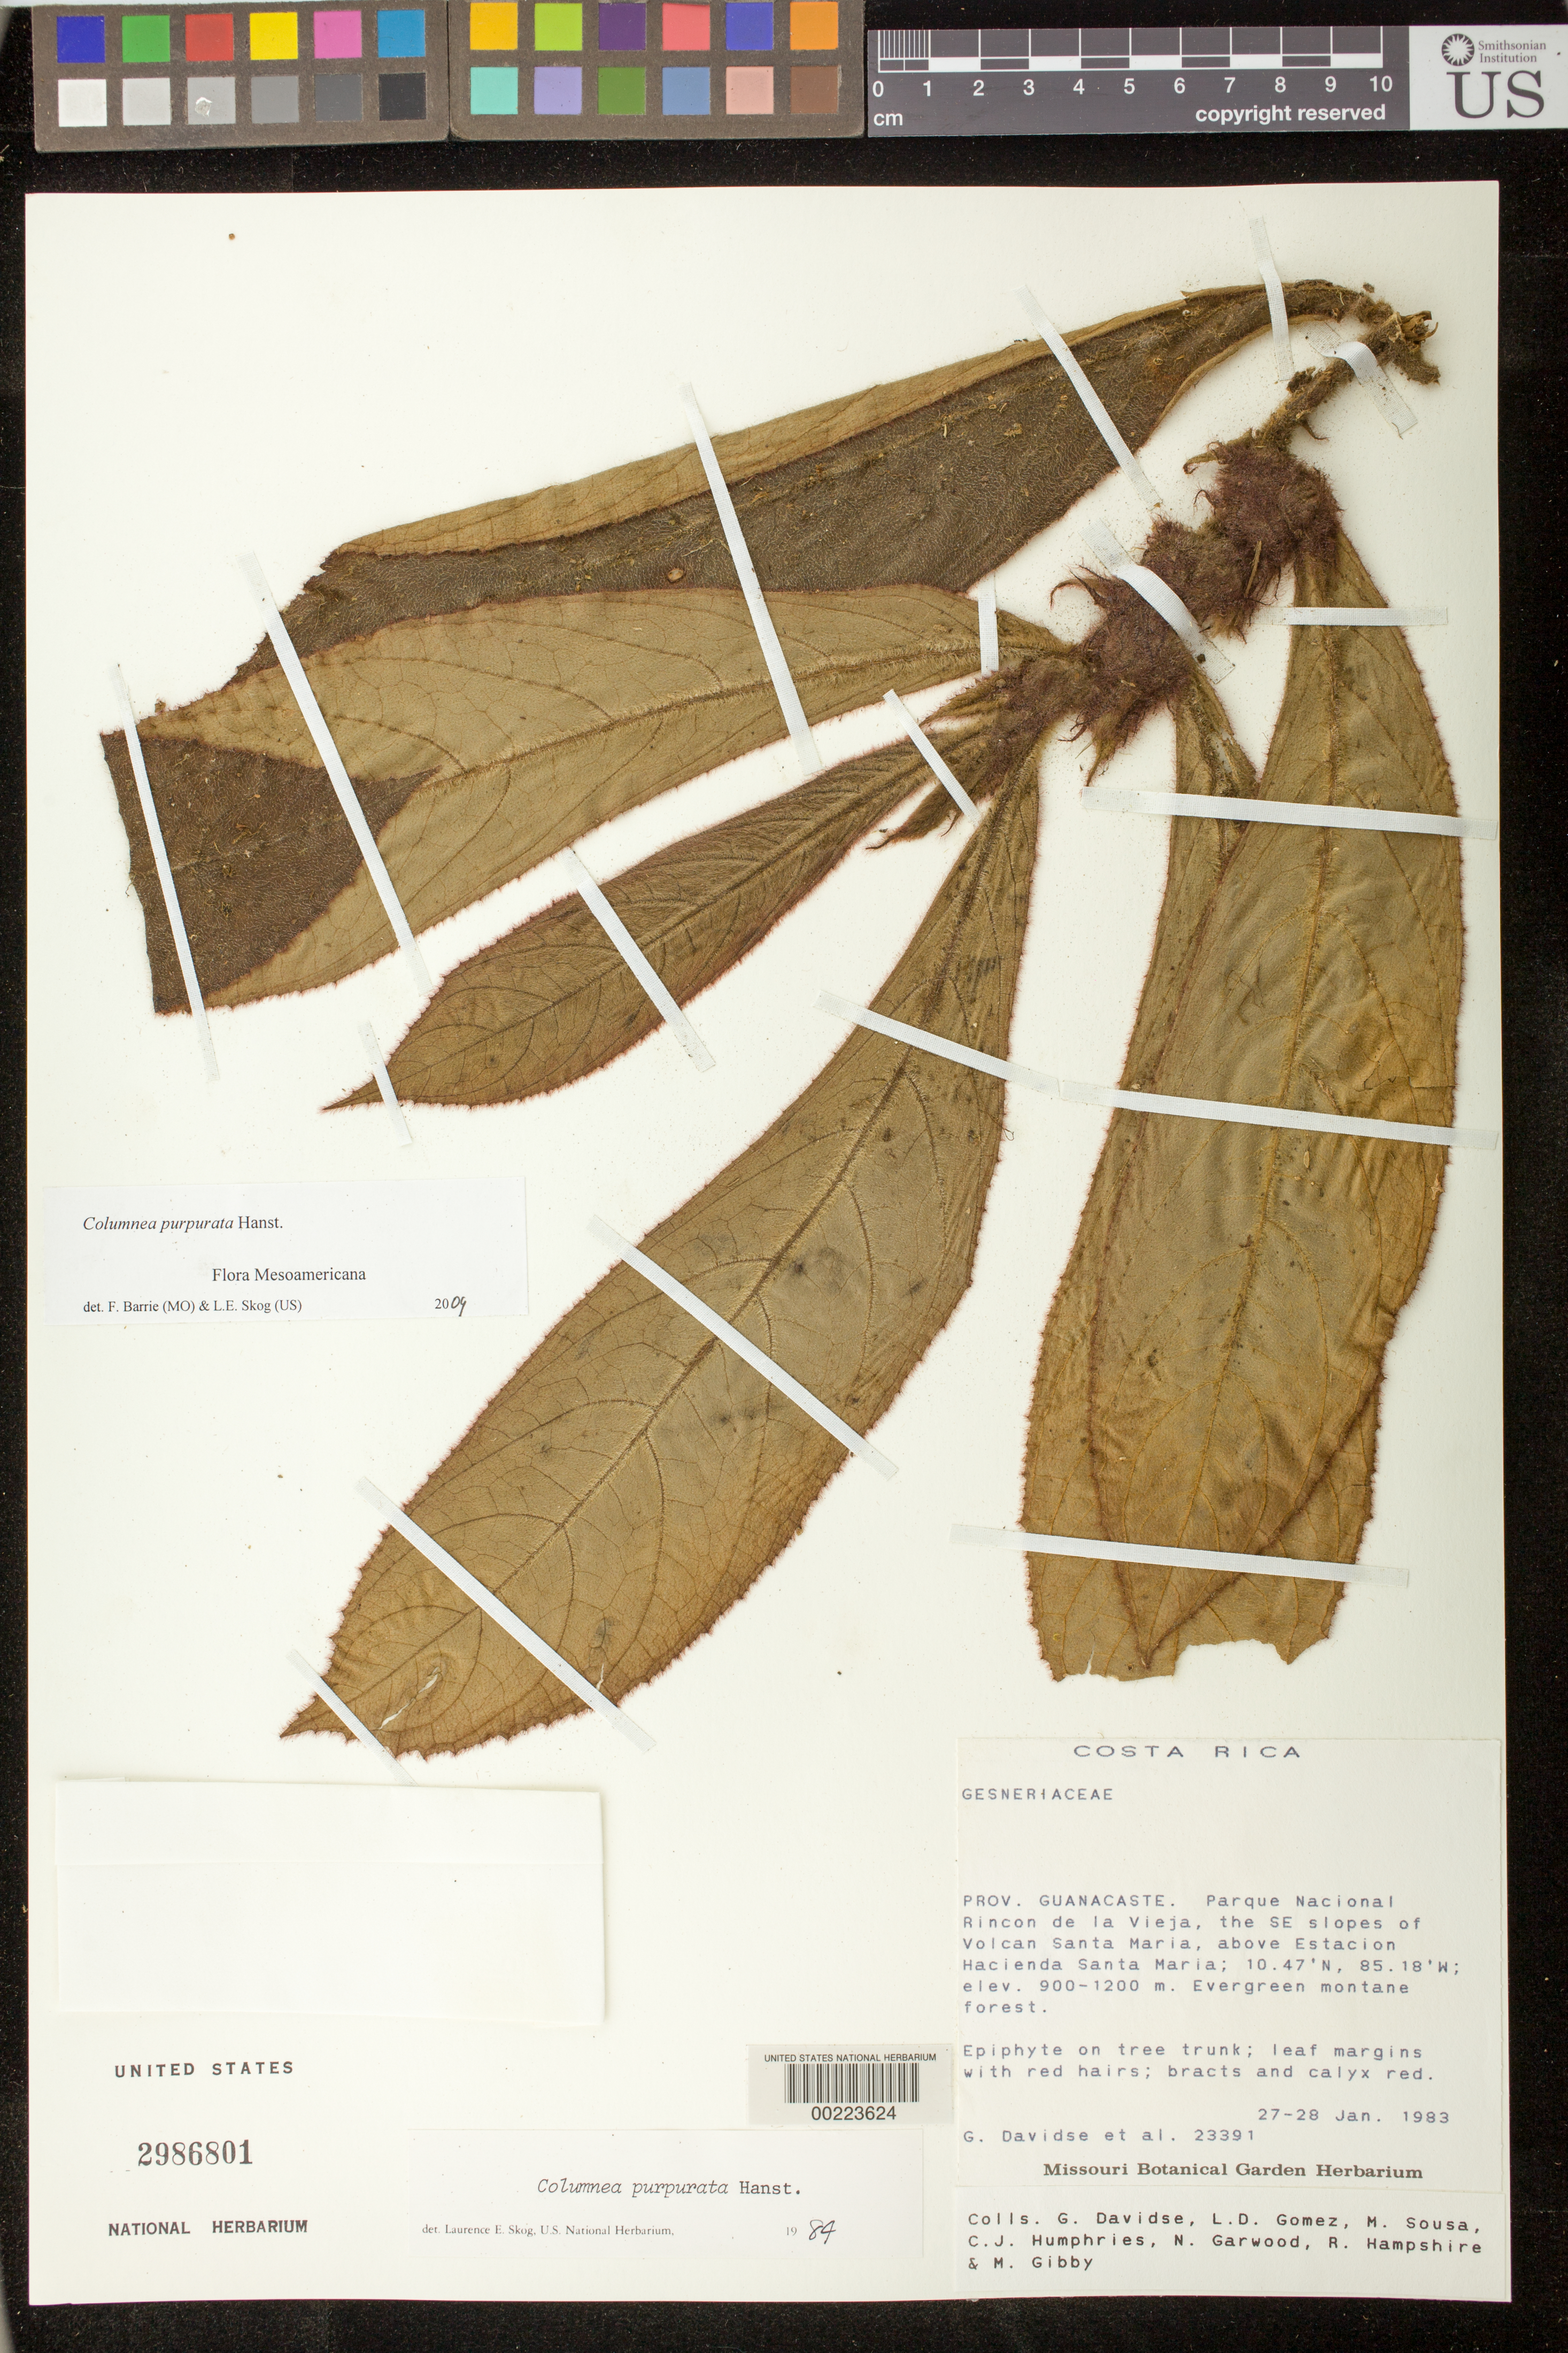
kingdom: Plantae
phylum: Tracheophyta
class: Magnoliopsida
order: Lamiales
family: Gesneriaceae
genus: Columnea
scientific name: Columnea purpurata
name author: Hanst.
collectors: G. Davidse, L. D. Gómez, M. Sousa, C. J. Humphries, N. C. Garwood, R. Hampshire & M. Gibby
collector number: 23391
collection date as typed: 27-28 Jan 1983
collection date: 1983-01-27/1983-01-28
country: Costa Rica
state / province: Guanacaste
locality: Parque Nacional Rincon de la Vieja, the SE slopes of Volcan Santa Maria, above Estacion Hacienda Santa Maria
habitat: Evergreen montane forest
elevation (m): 900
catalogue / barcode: US 2986801